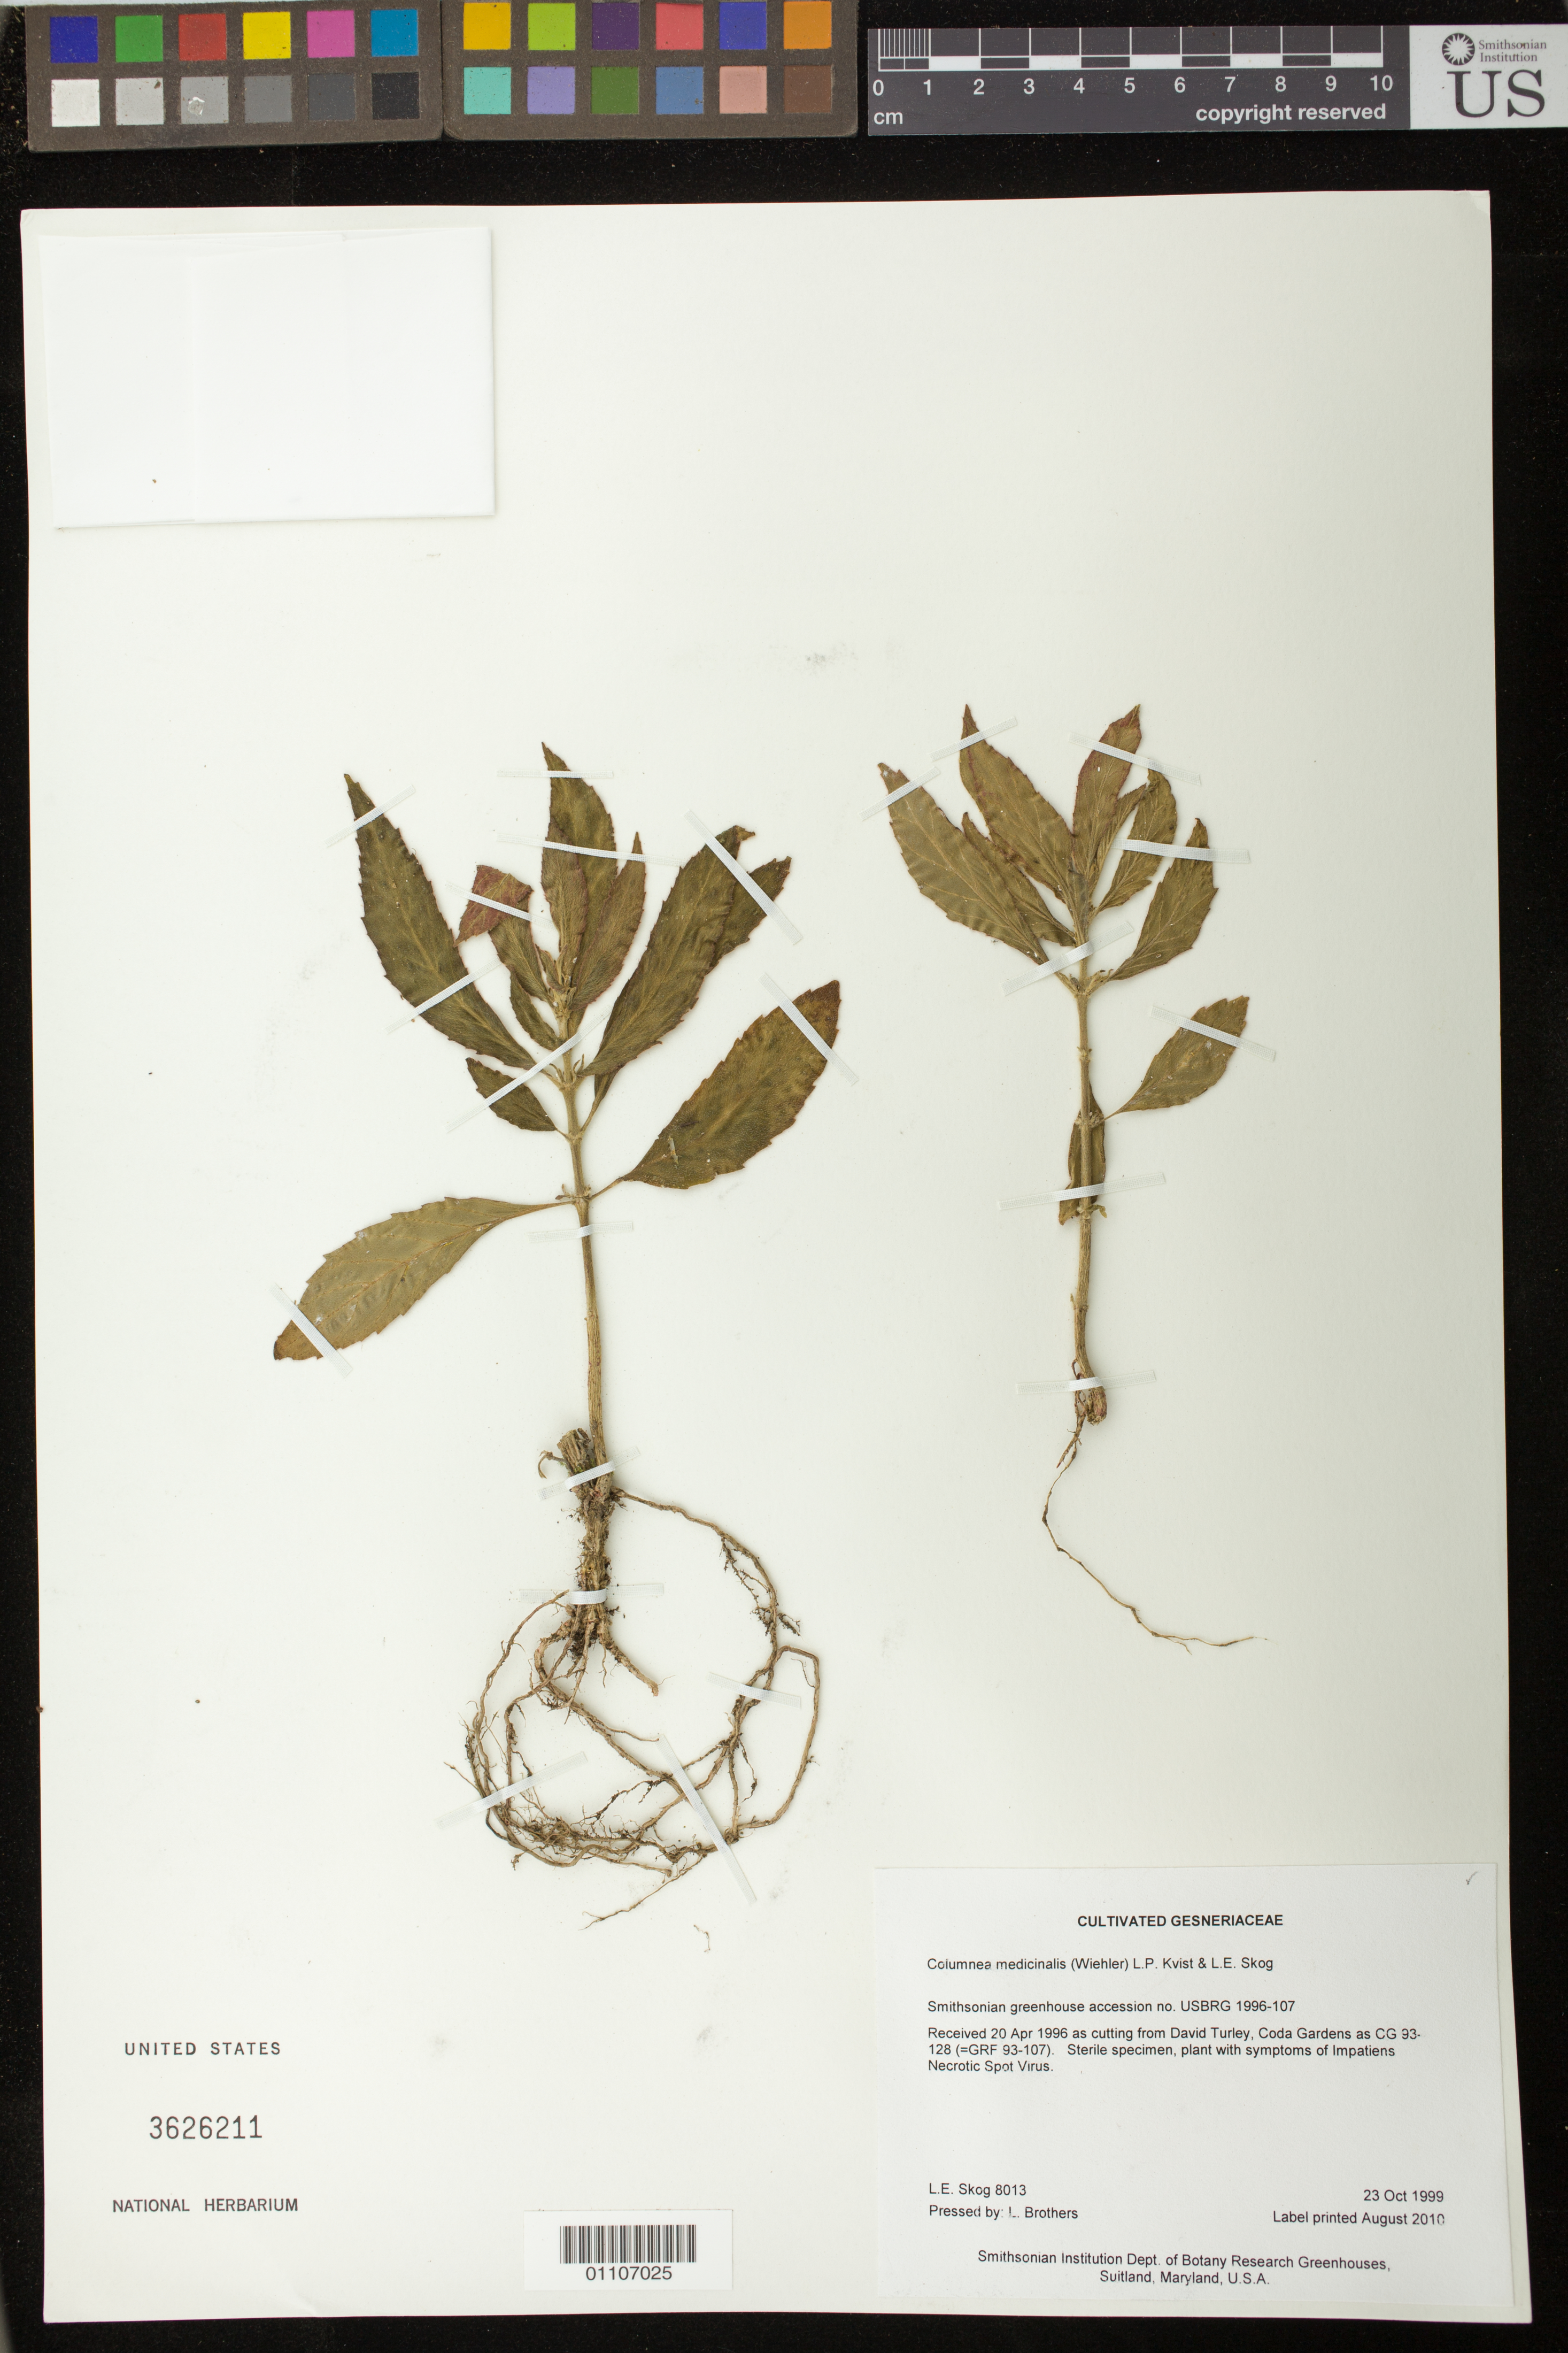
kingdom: Plantae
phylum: Tracheophyta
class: Magnoliopsida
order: Lamiales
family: Gesneriaceae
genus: Columnea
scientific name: Columnea medicinalis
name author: (Wiehler) L.E. Skog & L.P. Kvist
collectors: L. E. Skog & L. Brothers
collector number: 8013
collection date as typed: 23 Oct 1999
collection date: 1999-10-23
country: United States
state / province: Maryland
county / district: Prince George's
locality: Smithsonian Institution Dept. of Botany Research Greenhouses, Suitland, Maryland, U.S.A.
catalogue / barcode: US 3626211